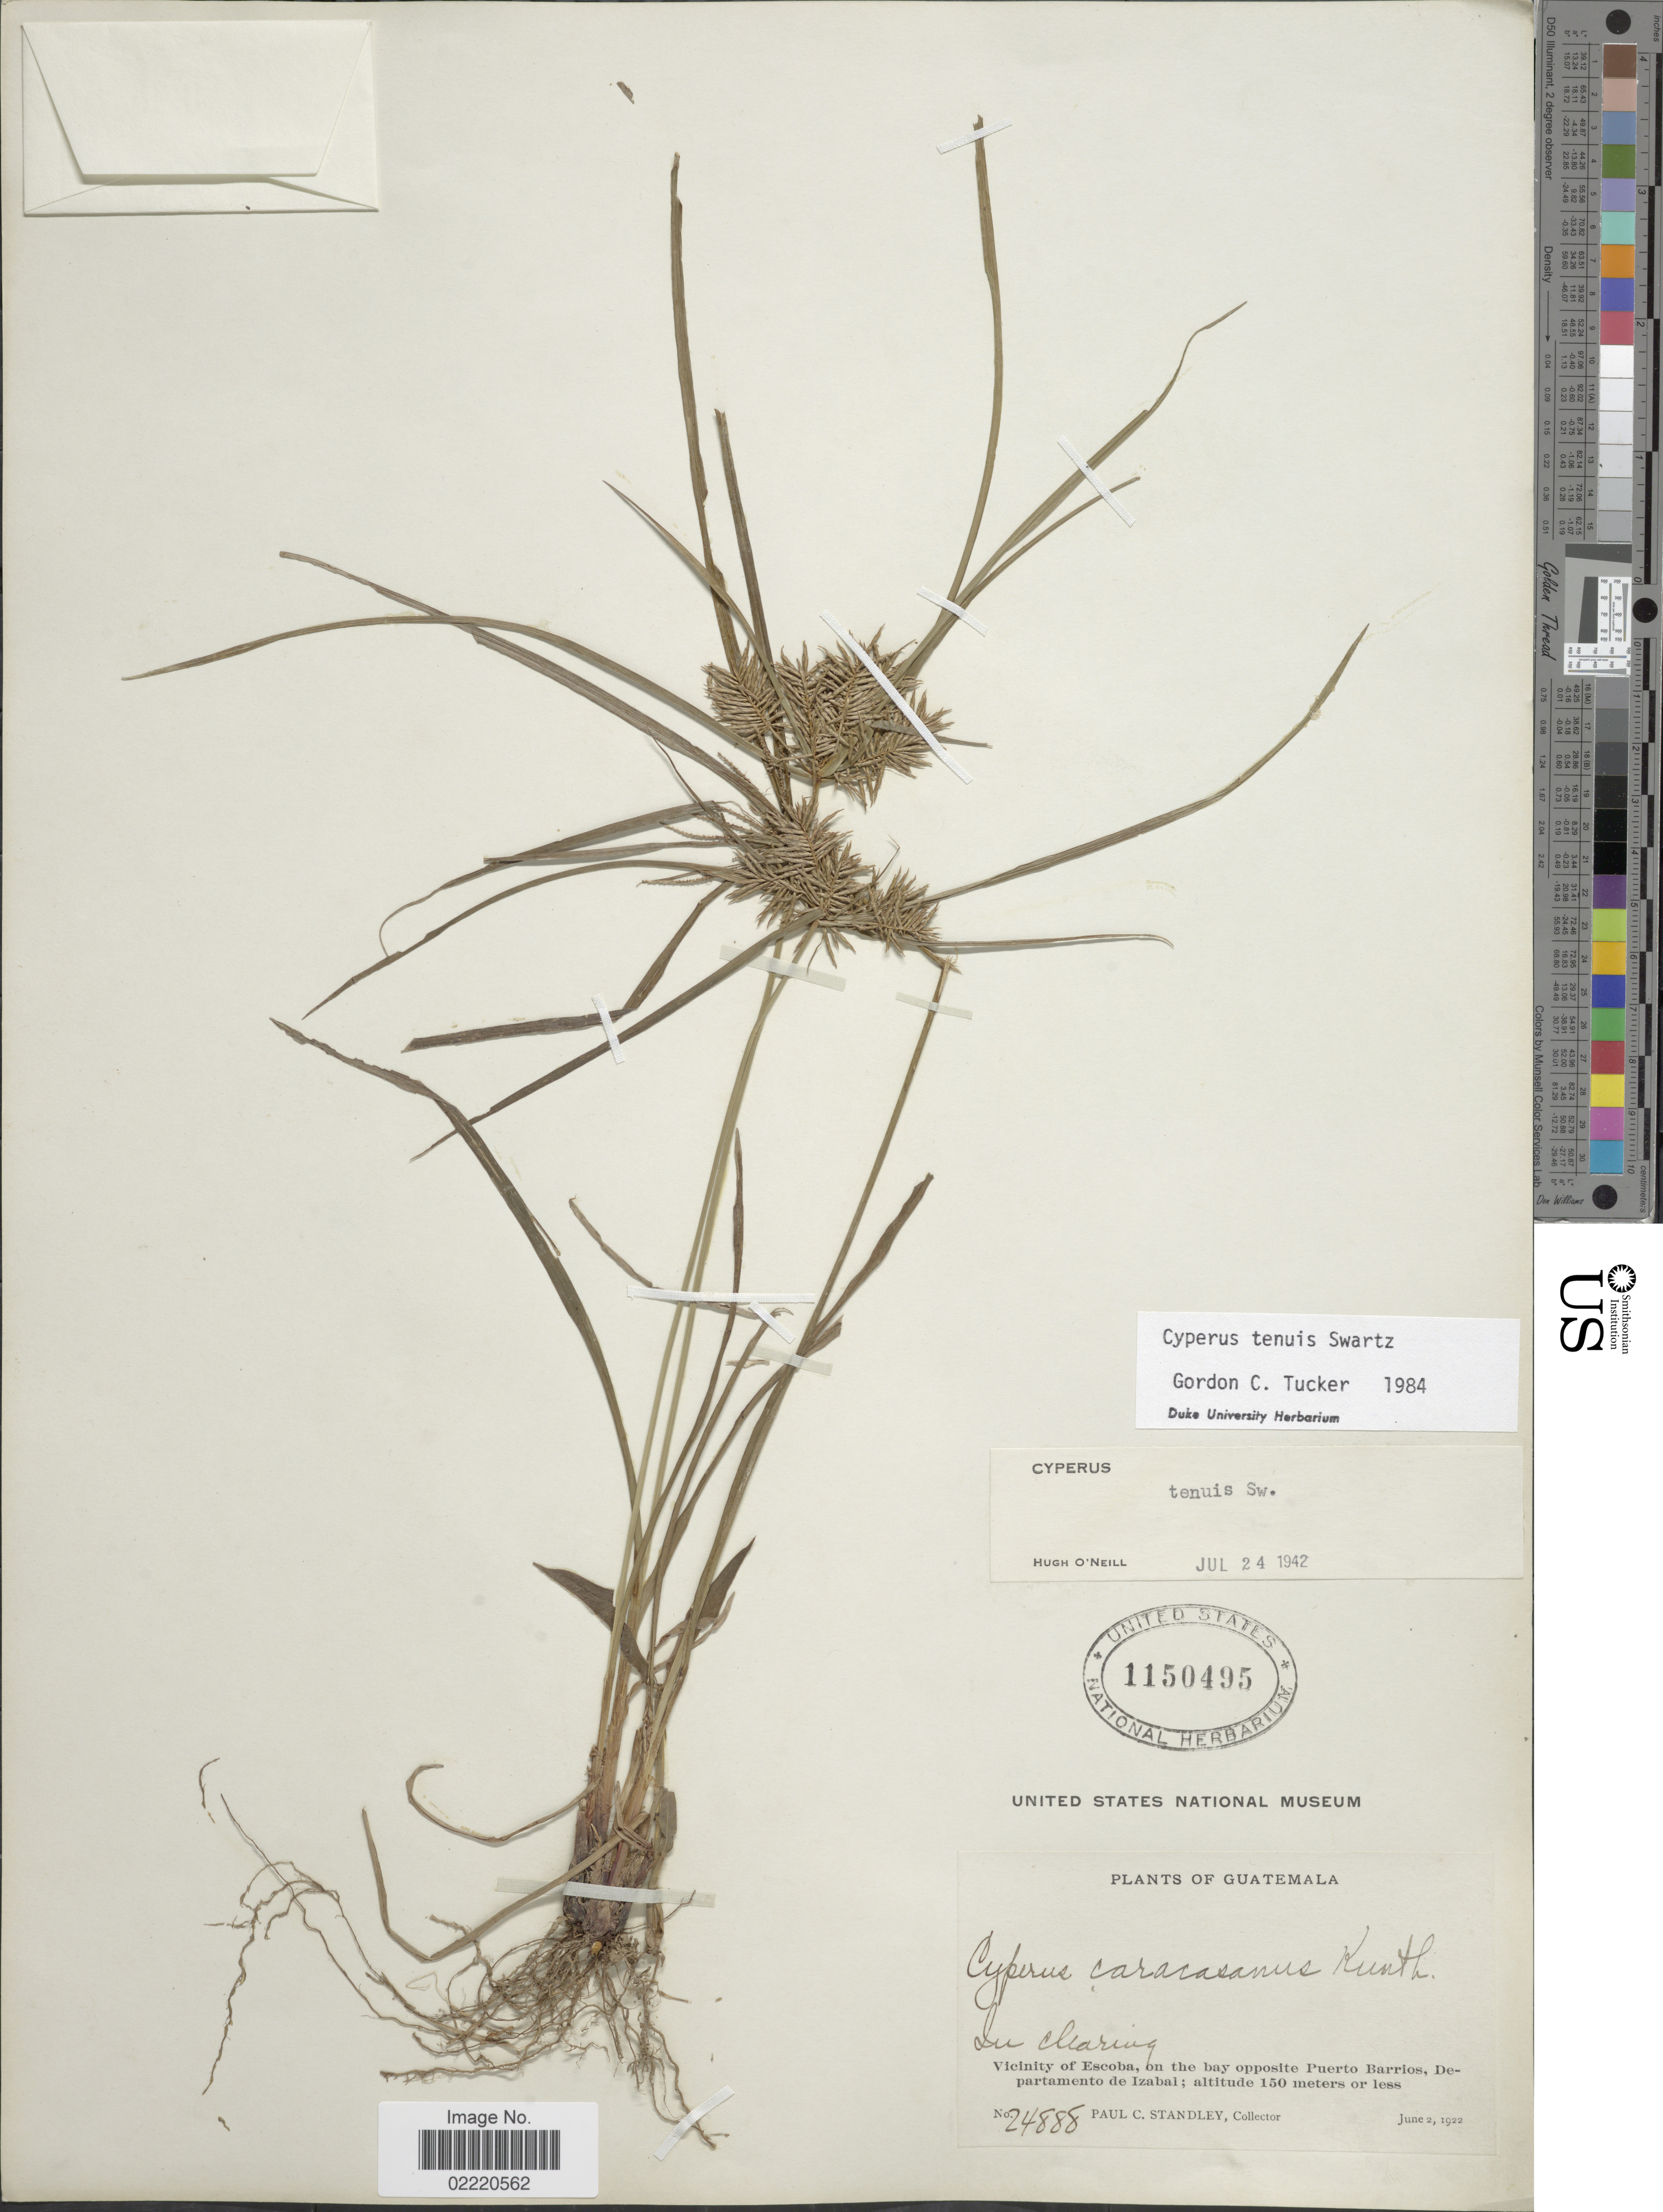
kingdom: Plantae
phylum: Tracheophyta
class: Liliopsida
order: Poales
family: Cyperaceae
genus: Cyperus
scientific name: Cyperus tenuis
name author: Sw.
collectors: P. C. Standley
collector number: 24888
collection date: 1922-06-02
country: Guatemala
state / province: Izabal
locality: In clearing, Vicinity of Escoba, on the bay opposite Puerto Barrios.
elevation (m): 150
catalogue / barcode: US 1150495